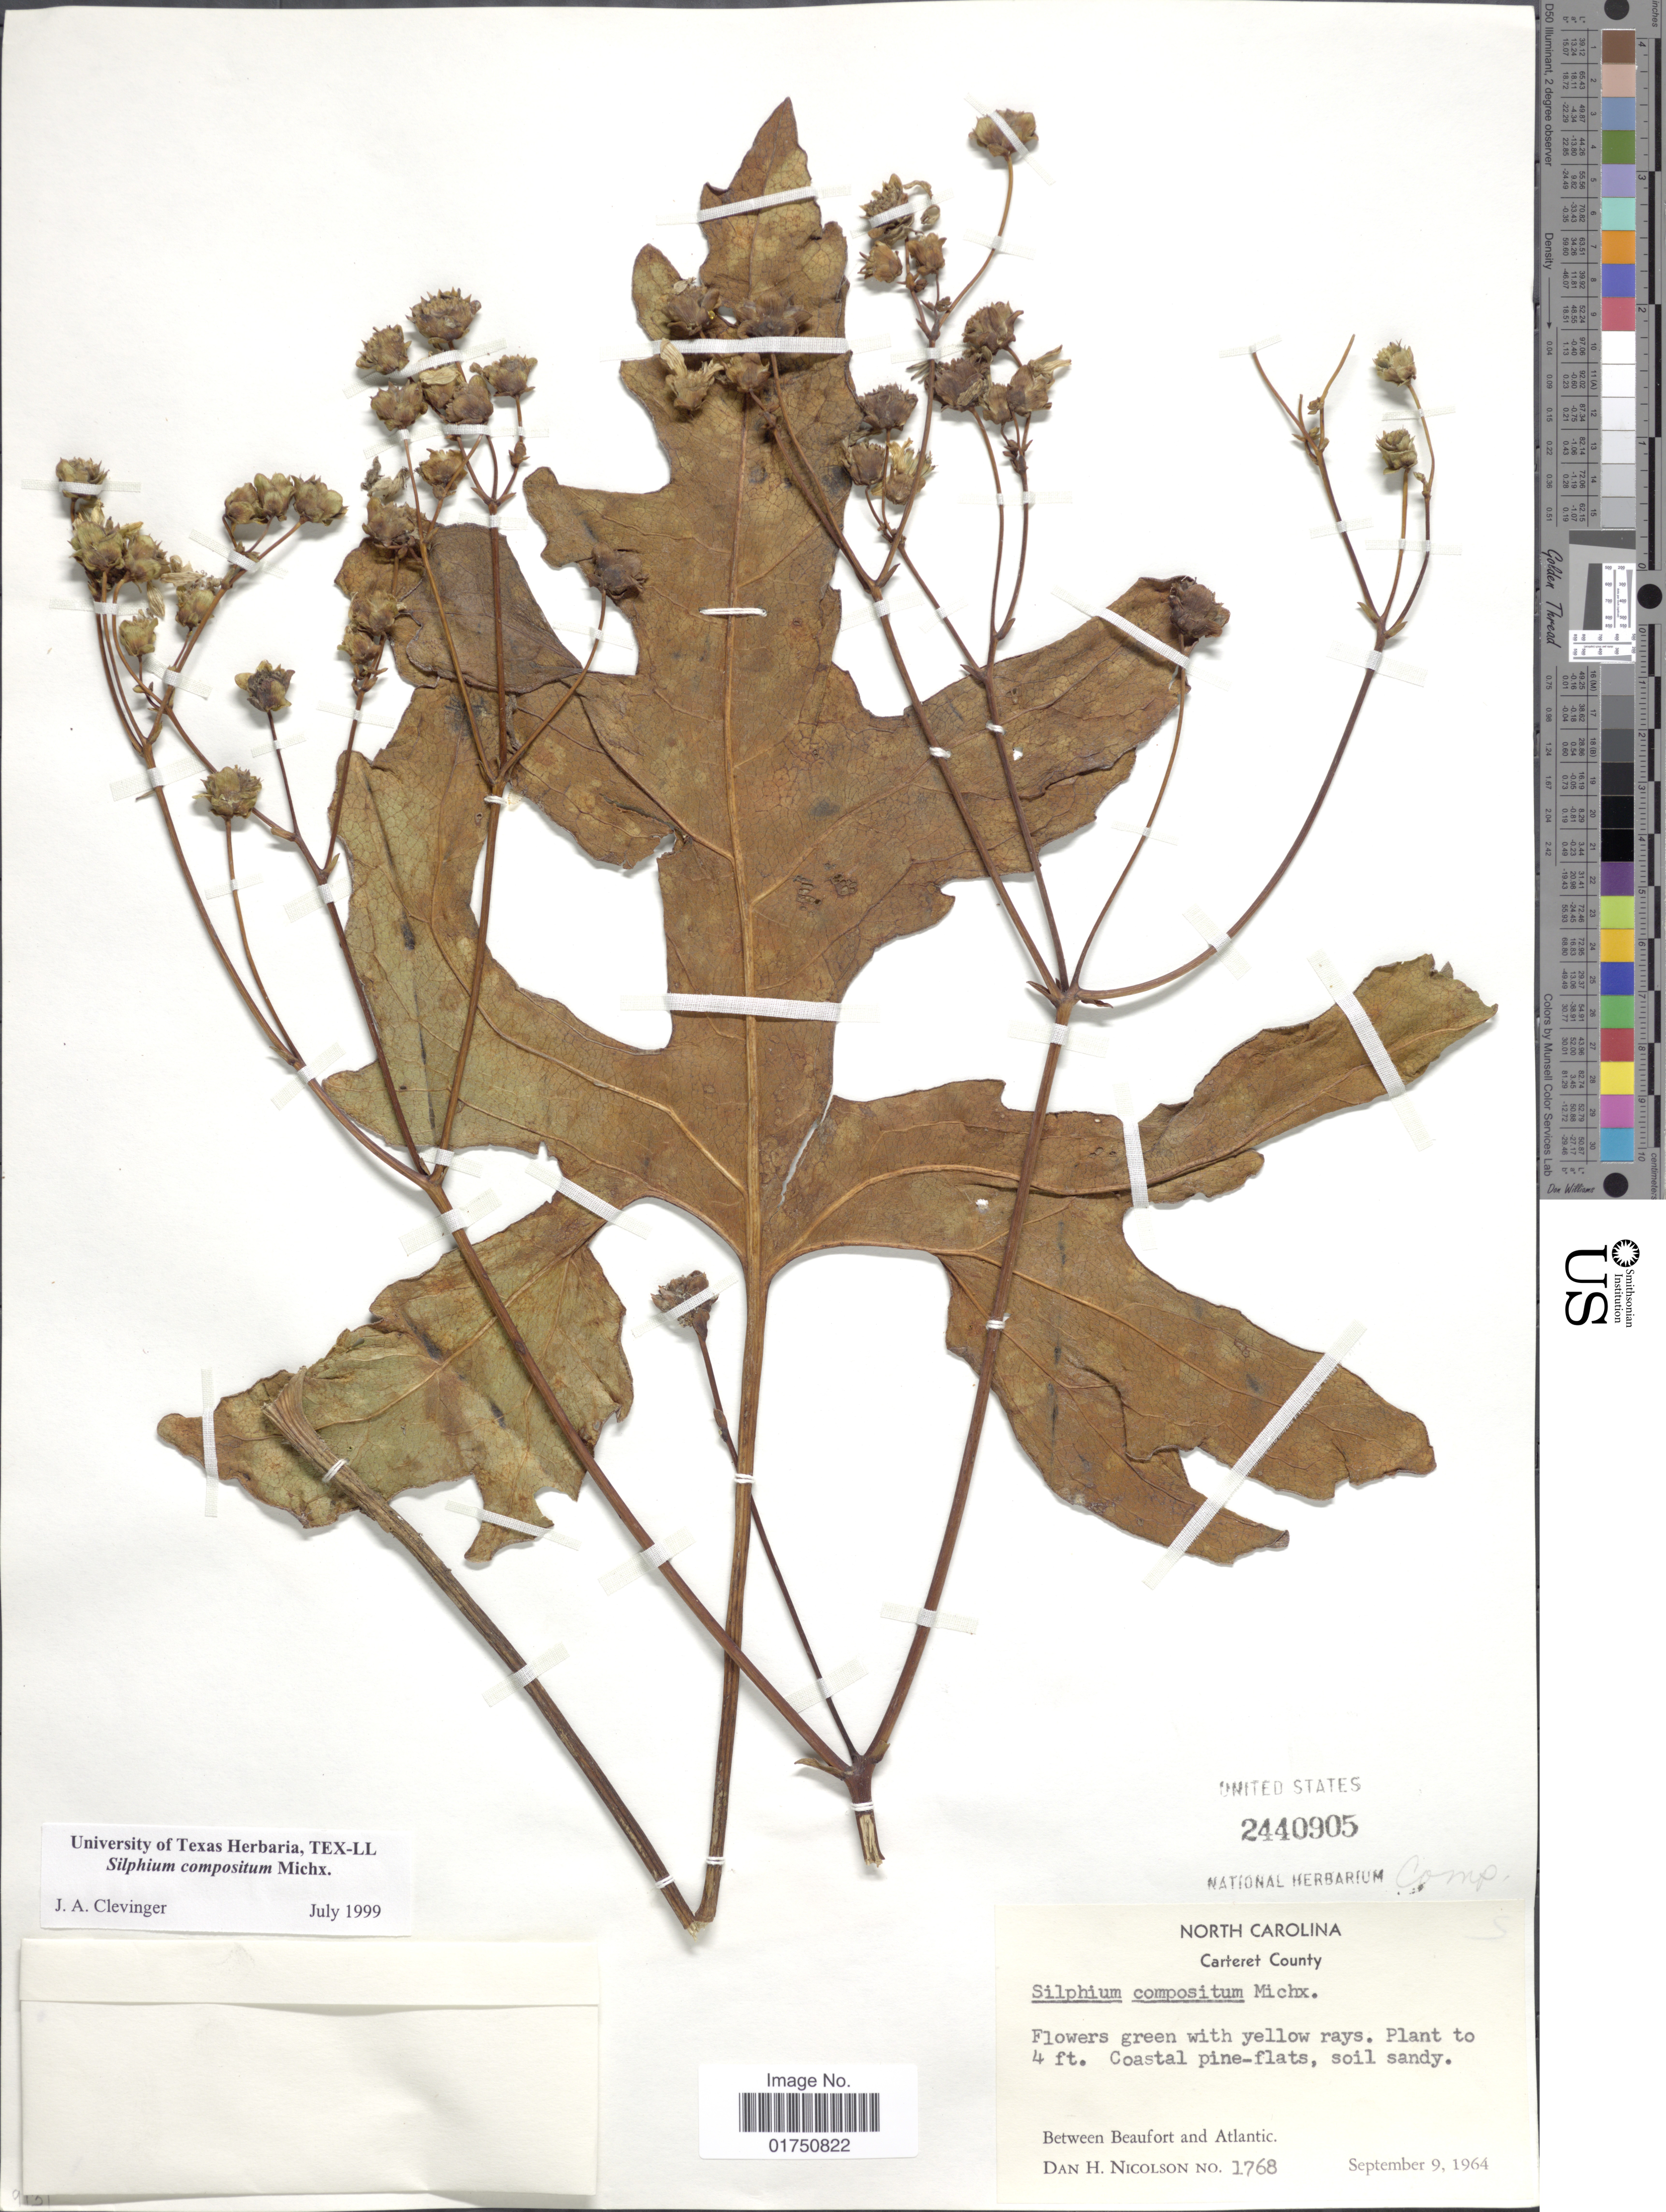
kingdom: Plantae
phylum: Tracheophyta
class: Magnoliopsida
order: Asterales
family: Asteraceae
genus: Silphium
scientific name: Silphium compositum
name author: Michx.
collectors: D. H. Nicolson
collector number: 1768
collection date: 1964-09-09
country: United States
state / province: North Carolina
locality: Carteret County. Between Beaufort and Atlantic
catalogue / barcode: US 2440905